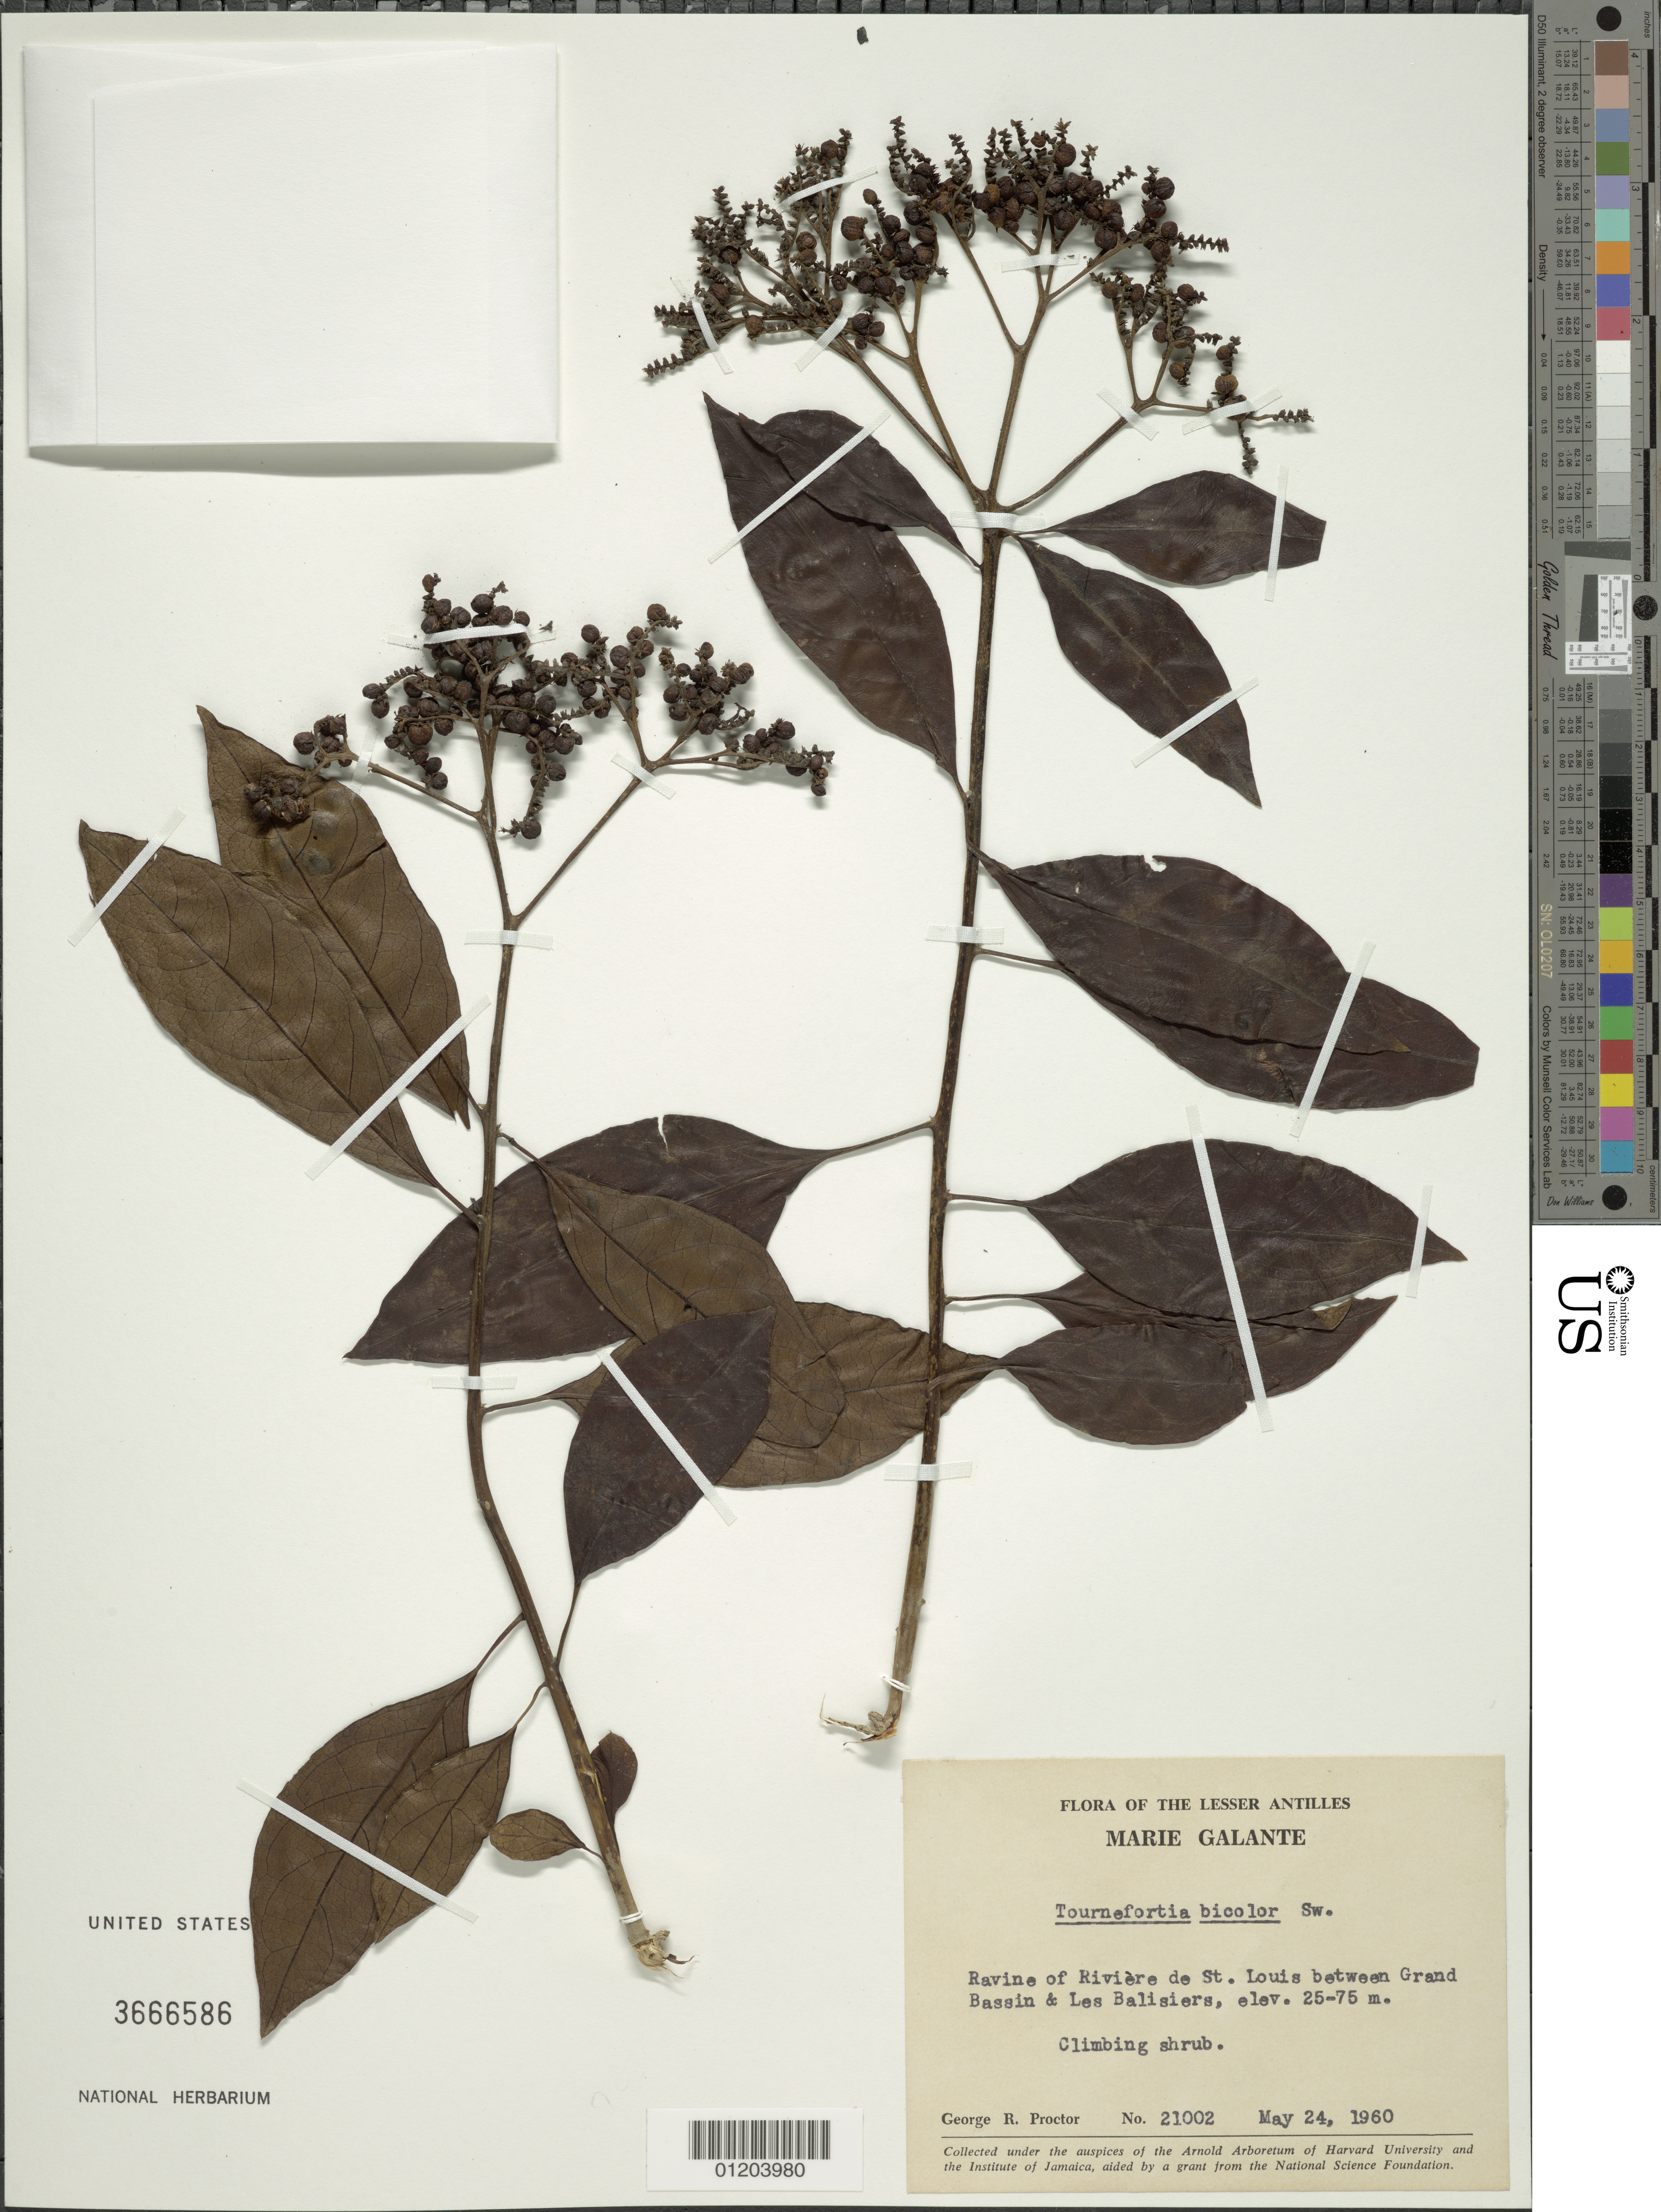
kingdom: Plantae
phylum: Tracheophyta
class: Magnoliopsida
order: Boraginales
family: Heliotropiaceae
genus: Tournefortia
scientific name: Tournefortia bicolor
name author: Sw.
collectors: G. R. Proctor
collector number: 21002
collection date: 1960-05-24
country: Guadeloupe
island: Marie Galante I.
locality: Rivière de St. Louis, between Grand Bassin and Les Balisiers.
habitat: Ravine.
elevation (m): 8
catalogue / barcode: US 3666586